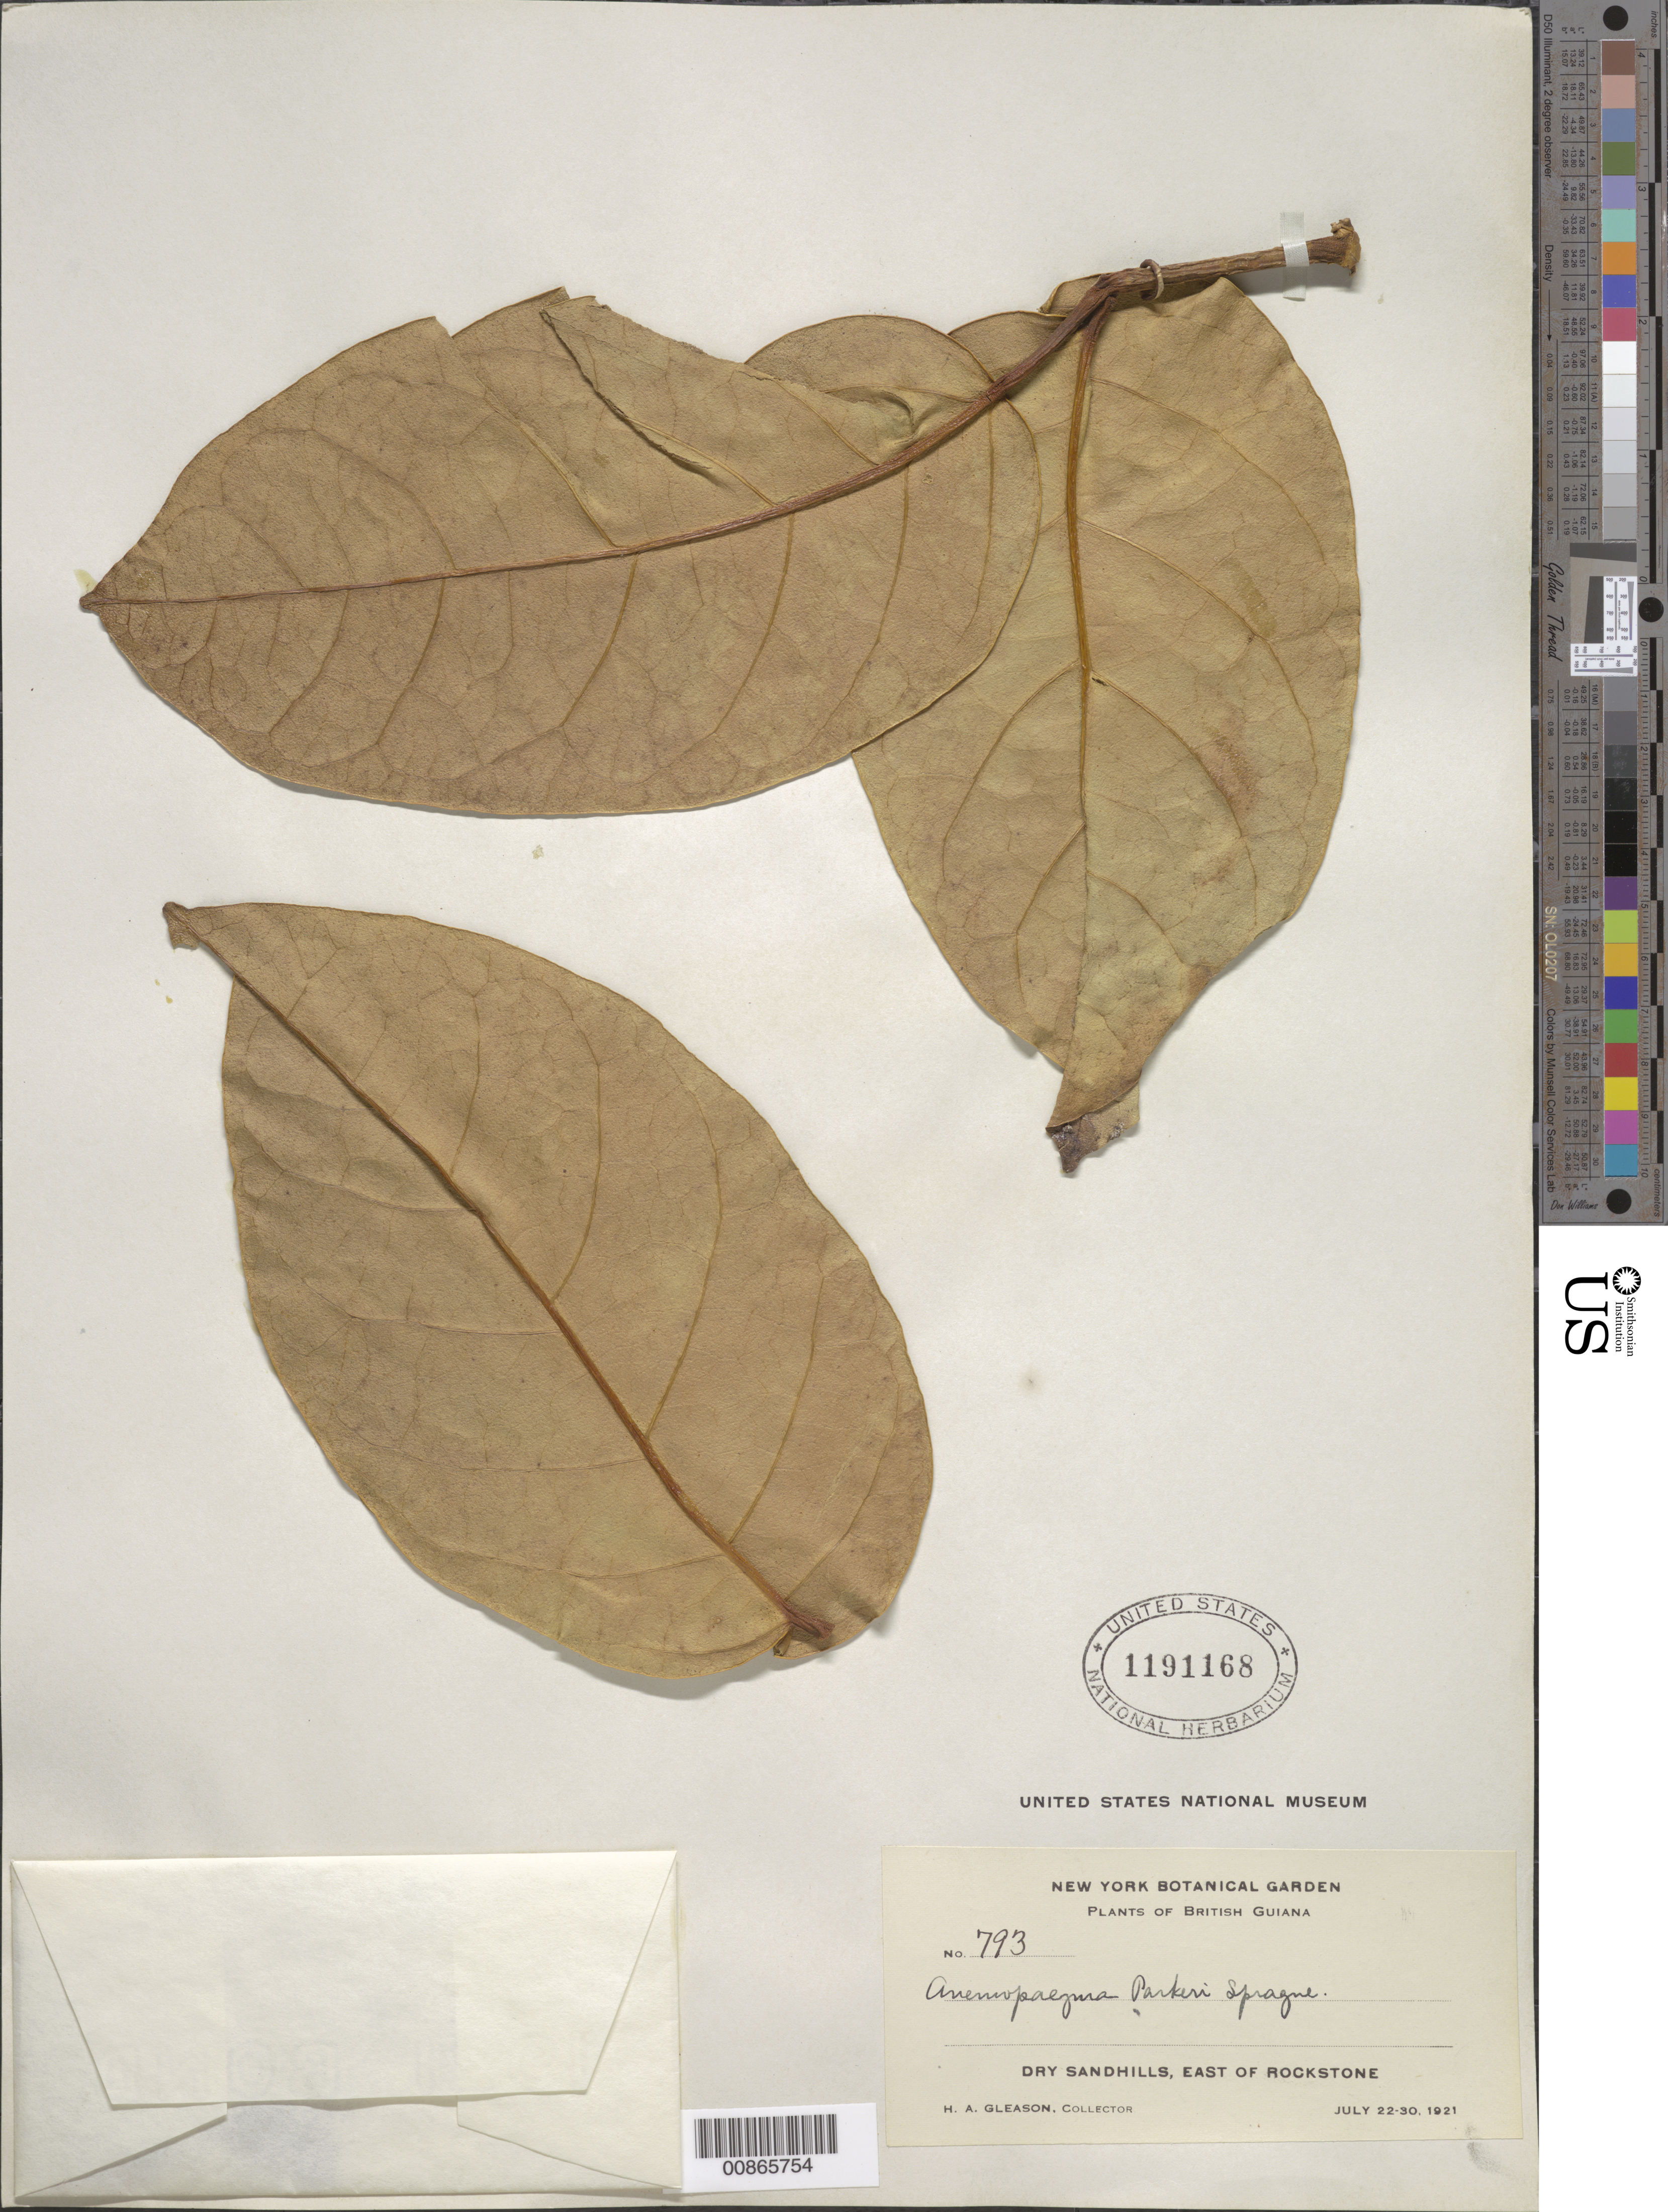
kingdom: Plantae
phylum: Tracheophyta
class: Magnoliopsida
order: Lamiales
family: Bignoniaceae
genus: Anemopaegma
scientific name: Anemopaegma parkeri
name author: Sprague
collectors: H. A. Gleason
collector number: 793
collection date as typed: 22-Jul-21 to 30-Jul-21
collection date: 1921-07-22/1921-07-30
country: Guyana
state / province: U. Demerara-Berbice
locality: Rockstone, E of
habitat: Dry sandhills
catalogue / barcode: US 1191168